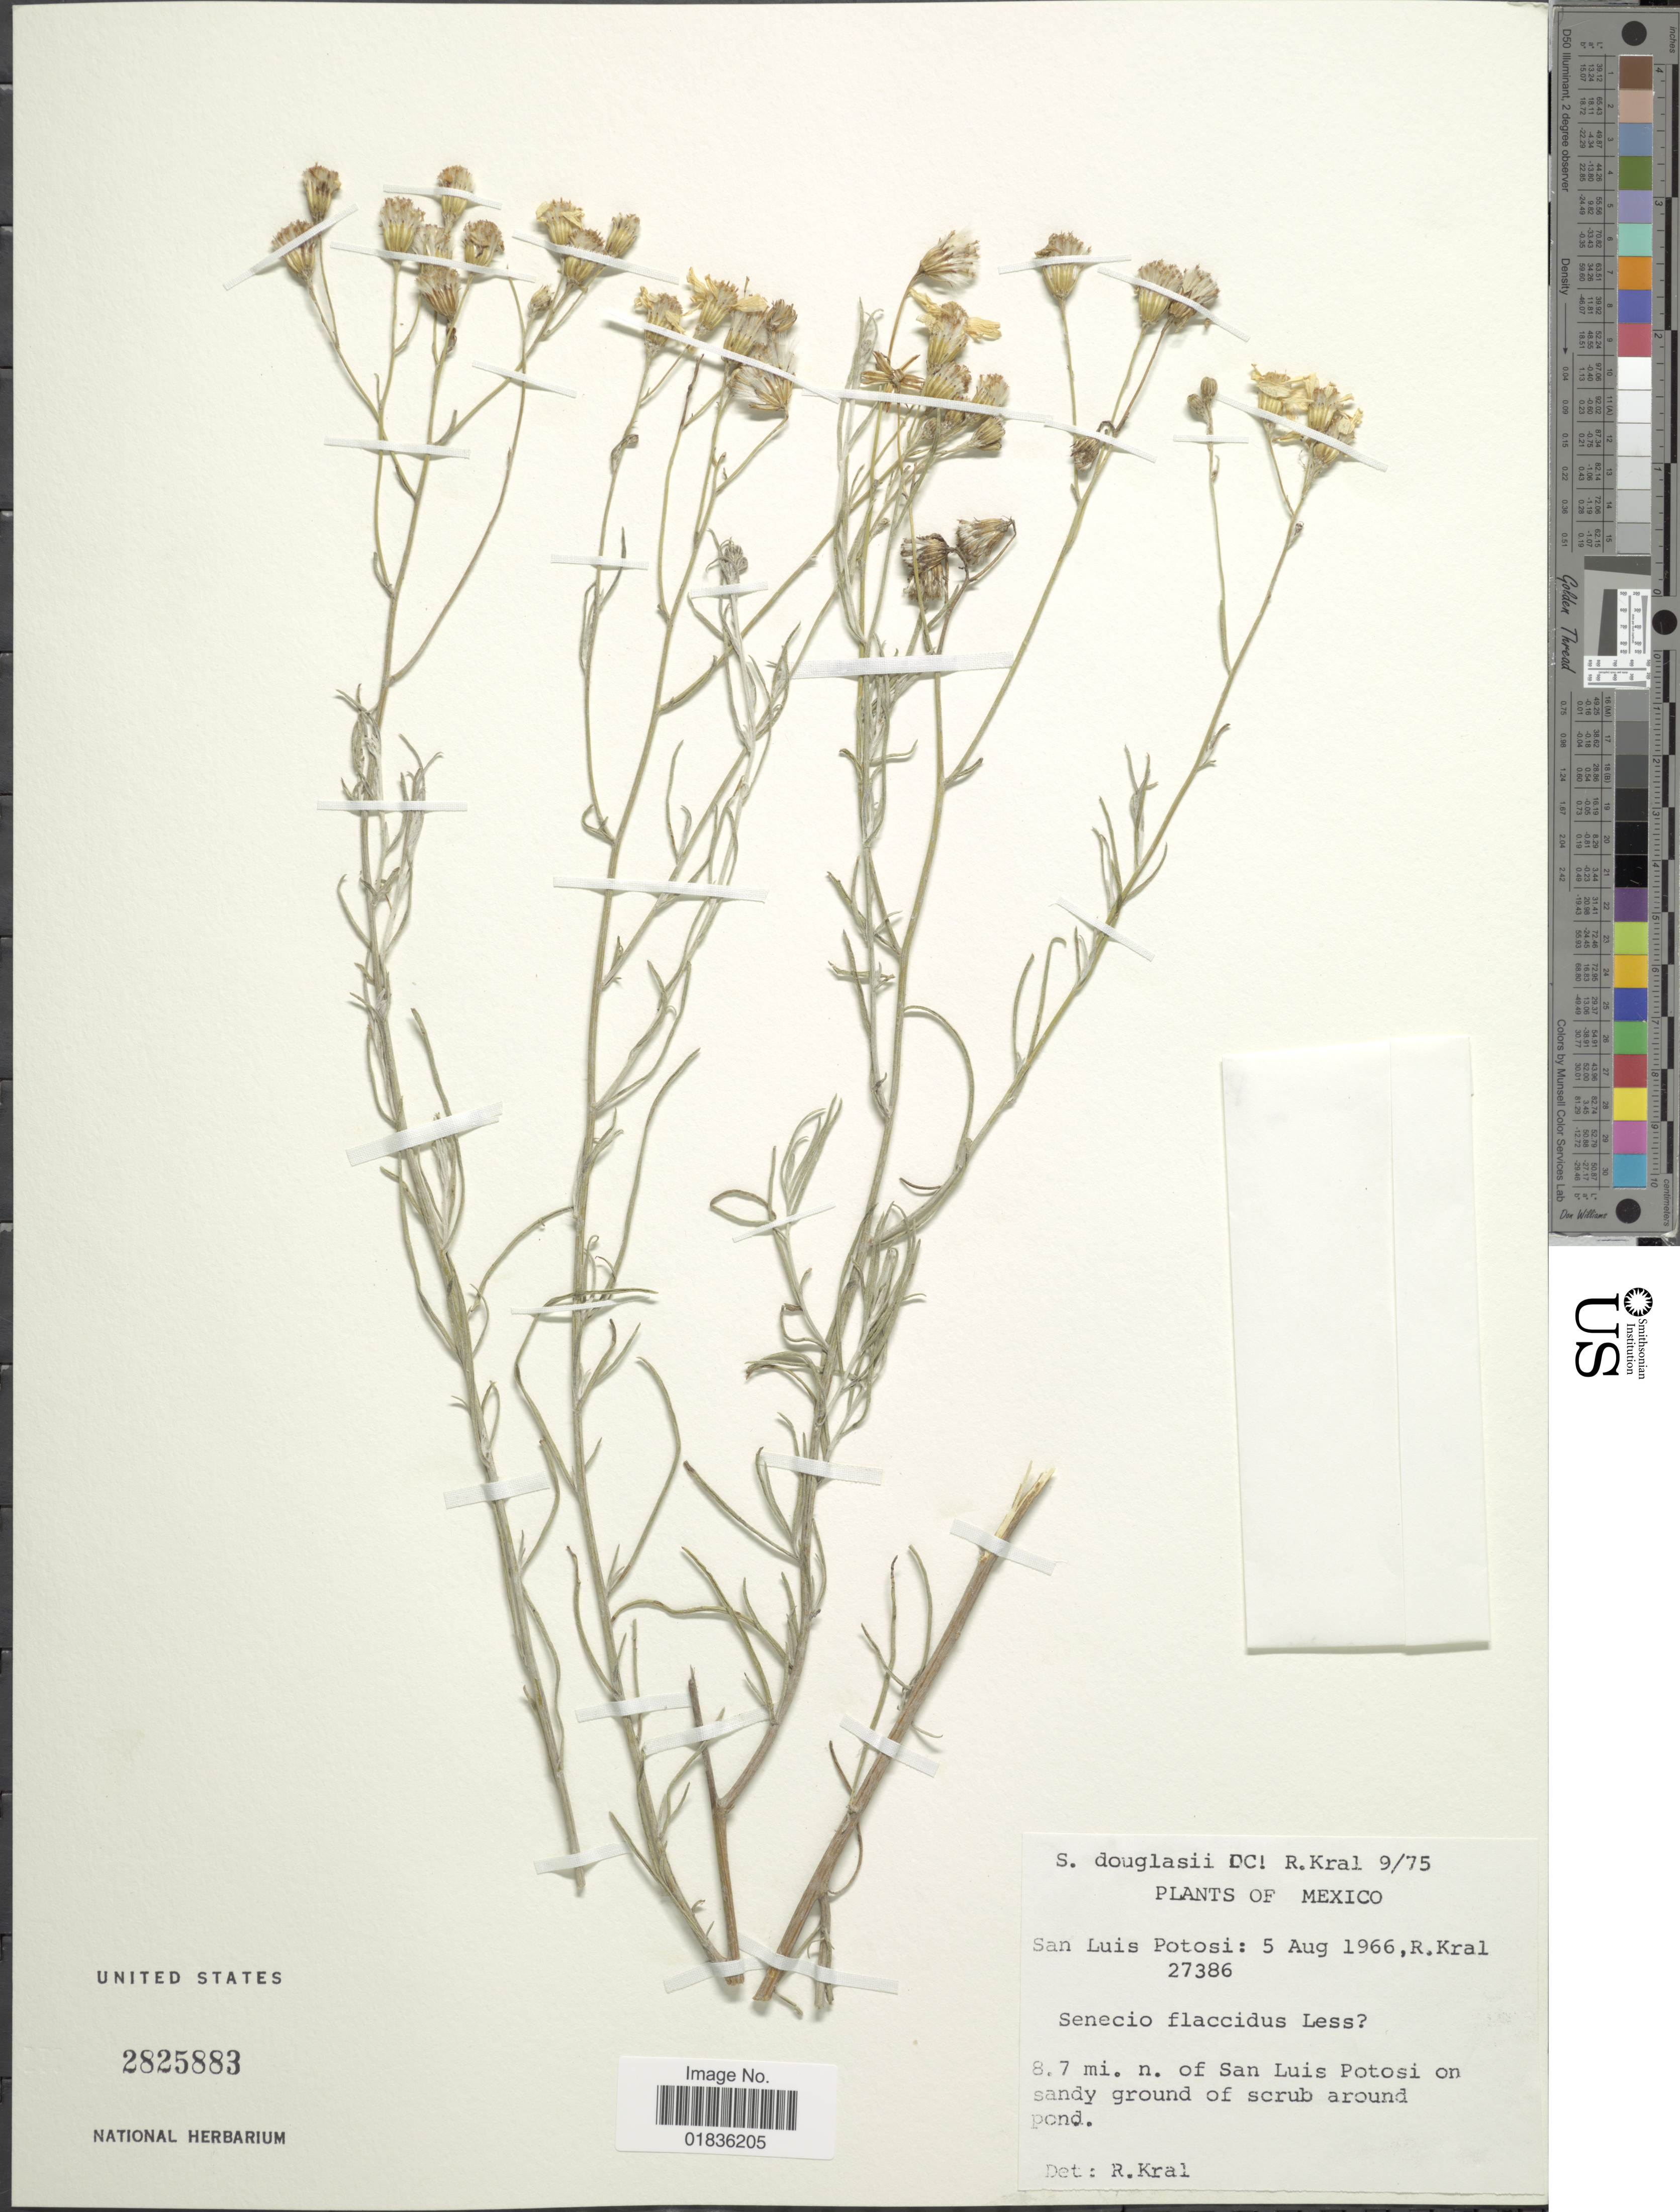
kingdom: Plantae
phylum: Tracheophyta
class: Magnoliopsida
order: Asterales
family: Asteraceae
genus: Senecio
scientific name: Senecio flaccidus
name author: Less.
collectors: R. Kral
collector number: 27386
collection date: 1966-08-05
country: Mexico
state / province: San Luis Potosí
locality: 8.7 mi. n. of San Luis Potosi on sandy ground of scrub around pond.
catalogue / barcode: US 2825883